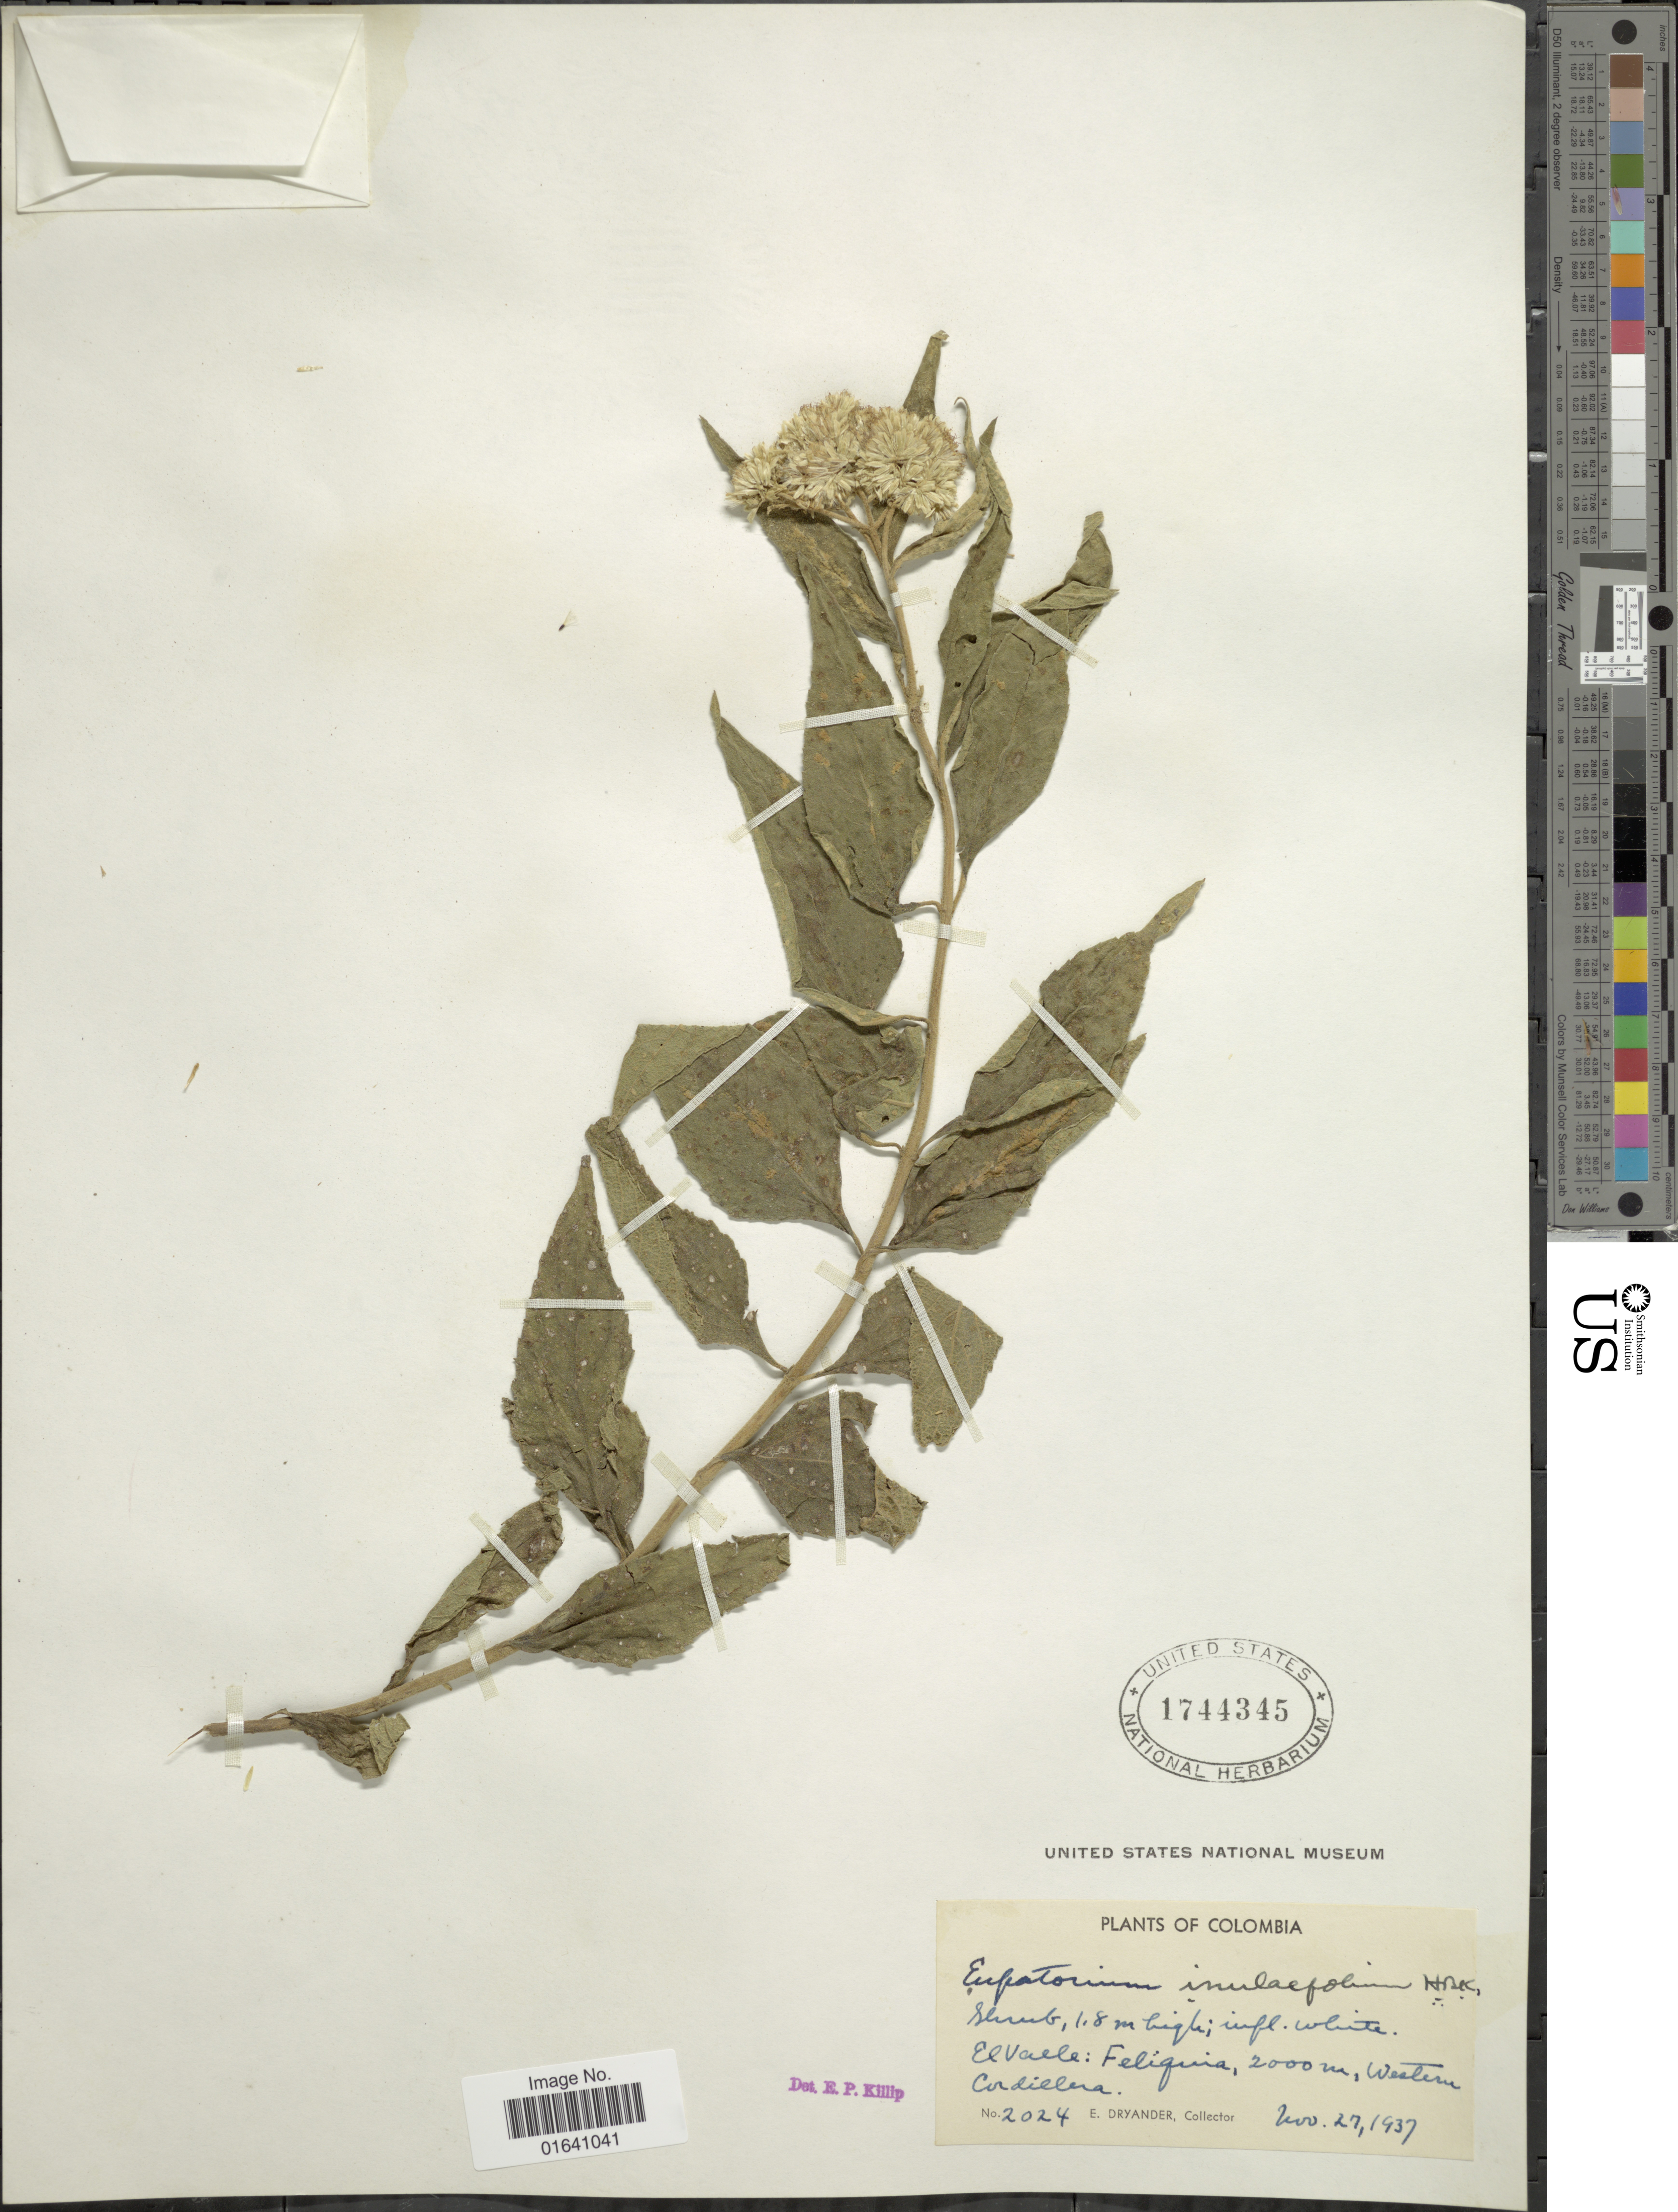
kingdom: Plantae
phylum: Tracheophyta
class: Magnoliopsida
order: Asterales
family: Asteraceae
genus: Austroeupatorium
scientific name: Austroeupatorium inulaefolium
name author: (Kunth) R.M. King & H. Rob.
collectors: E. Dryander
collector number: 2024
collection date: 1937-11-27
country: Colombia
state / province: Valle del Cauca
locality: El Valle: Feliquira, Western Cordillera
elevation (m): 2000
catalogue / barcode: US 1744345